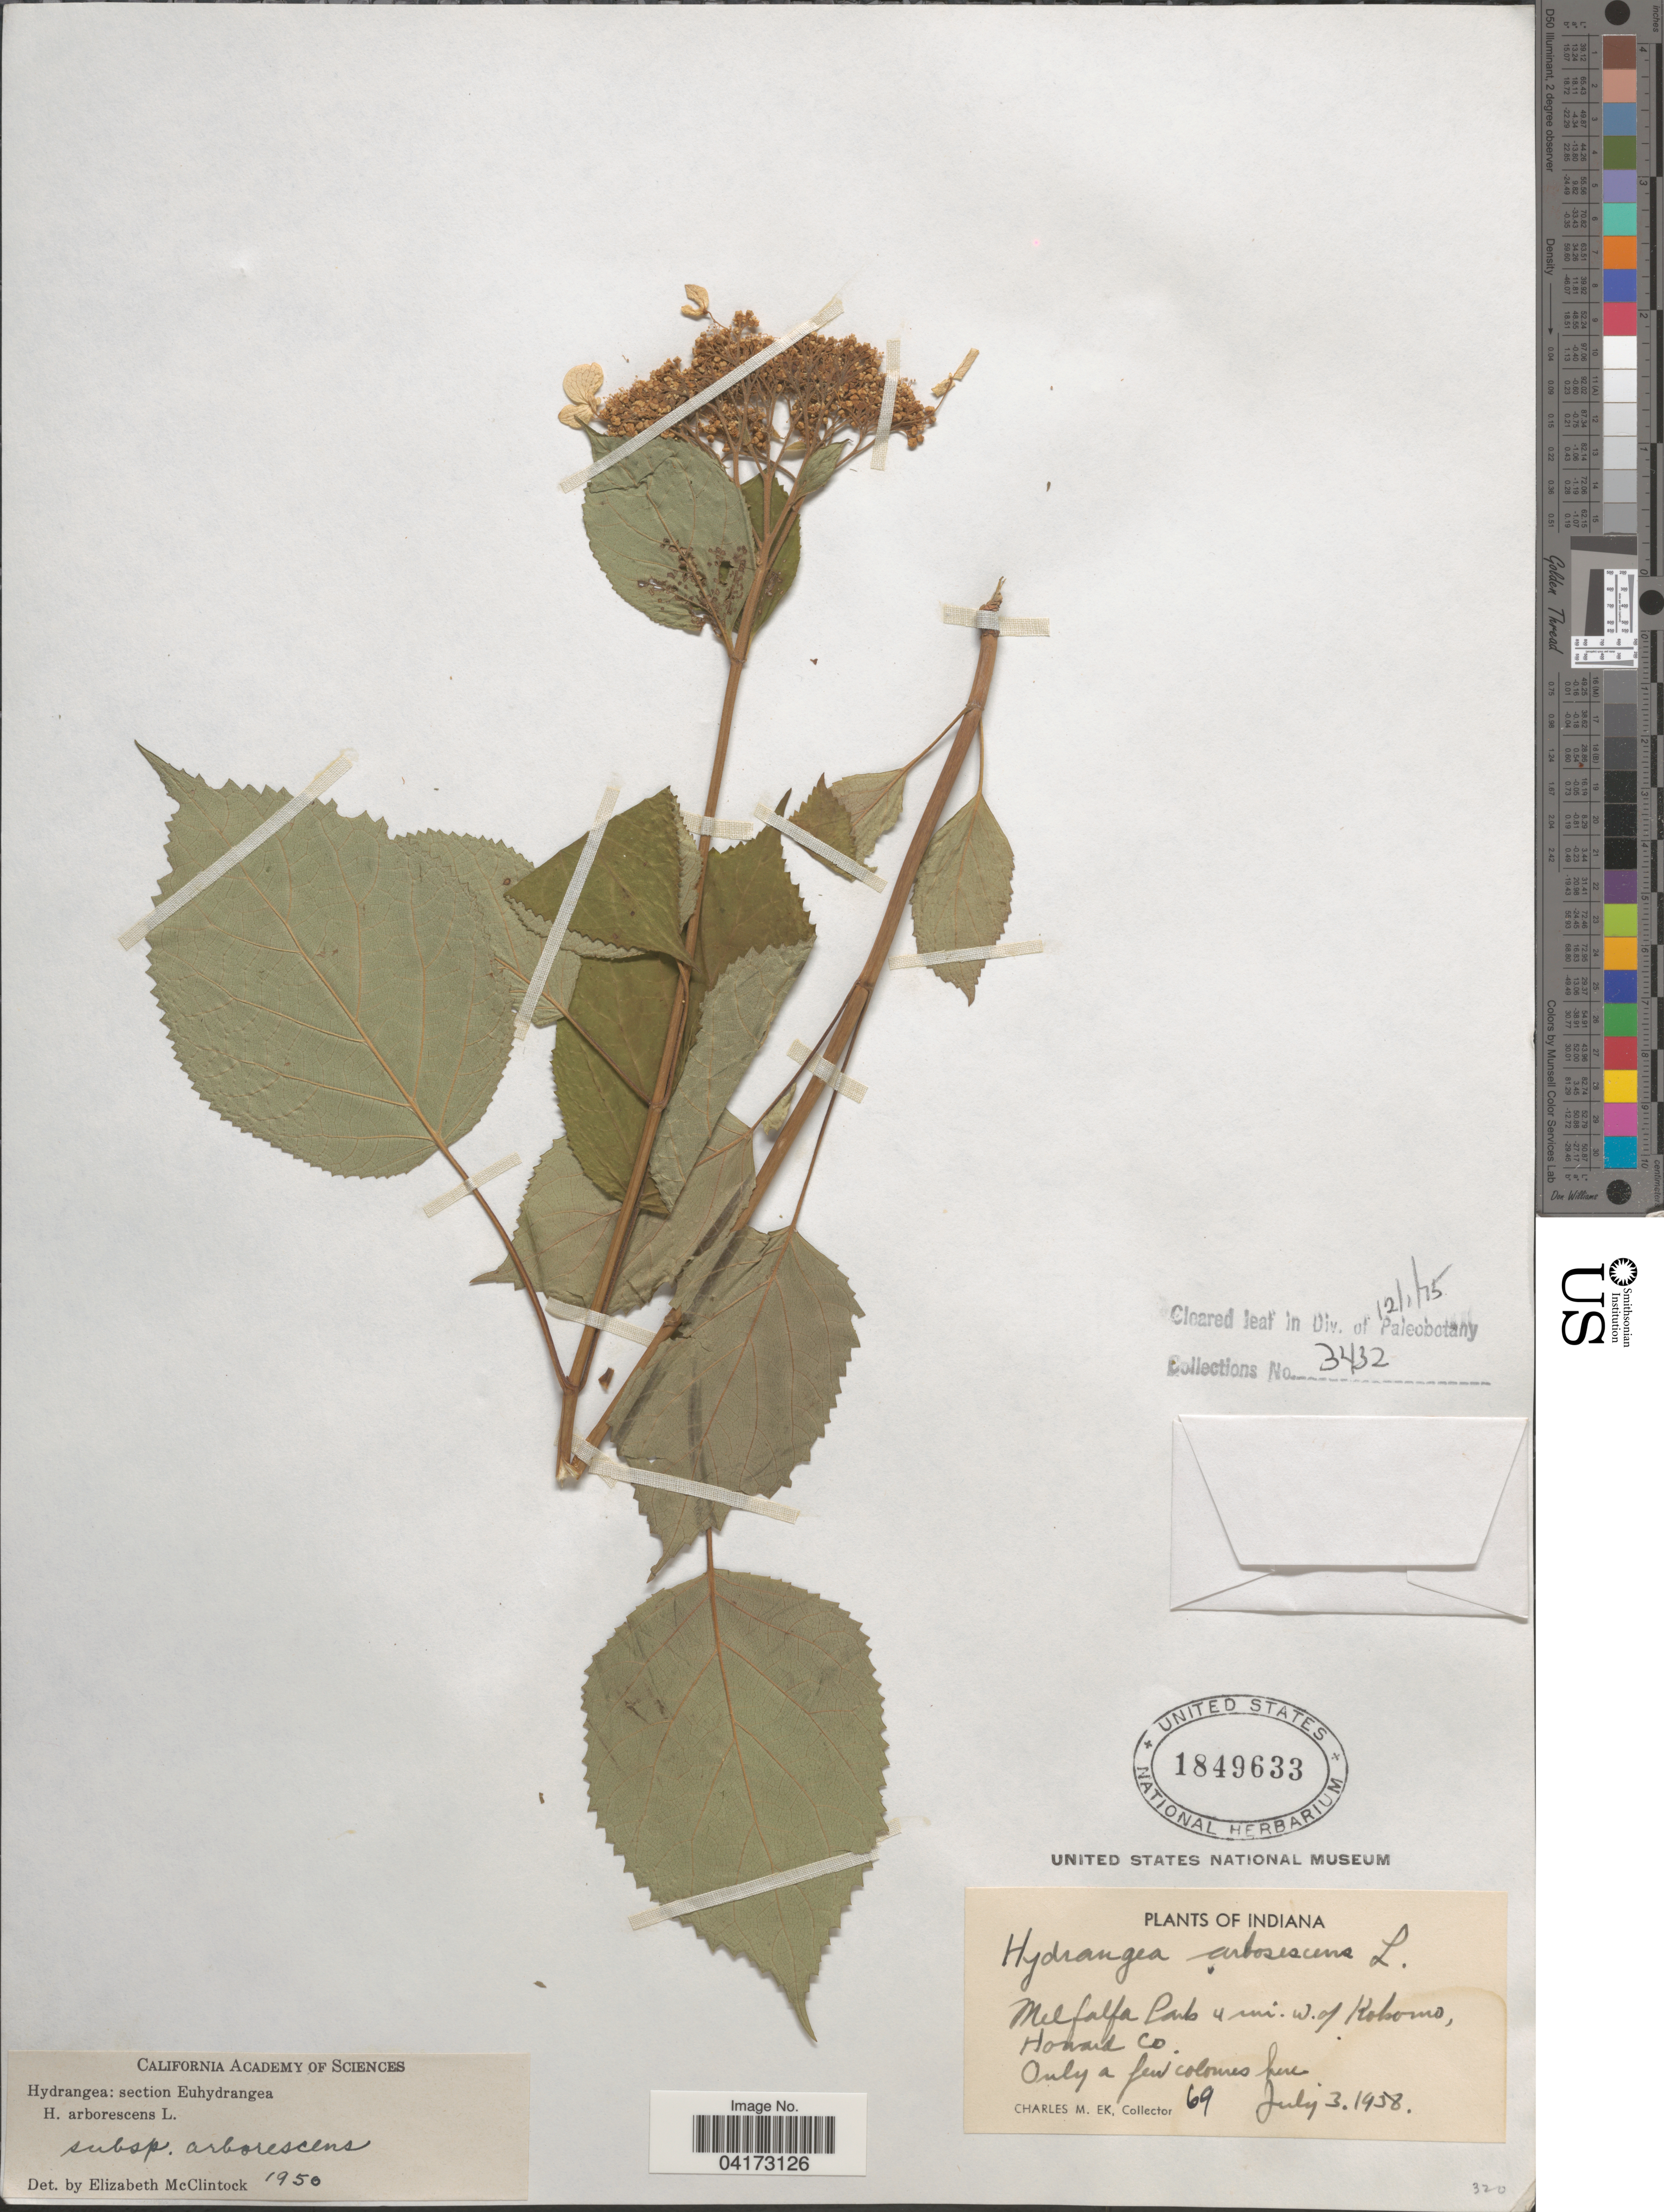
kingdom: Plantae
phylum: Tracheophyta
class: Magnoliopsida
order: Cornales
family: Hydrangeaceae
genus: Hydrangea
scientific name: Hydrangea arborescens subsp. arborescens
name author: L.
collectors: C. Ek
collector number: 69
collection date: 1958-07-03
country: United States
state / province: Indiana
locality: Melfalfa Park 4 mi. W. of Kokomo, Howard Co.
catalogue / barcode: US 1849633